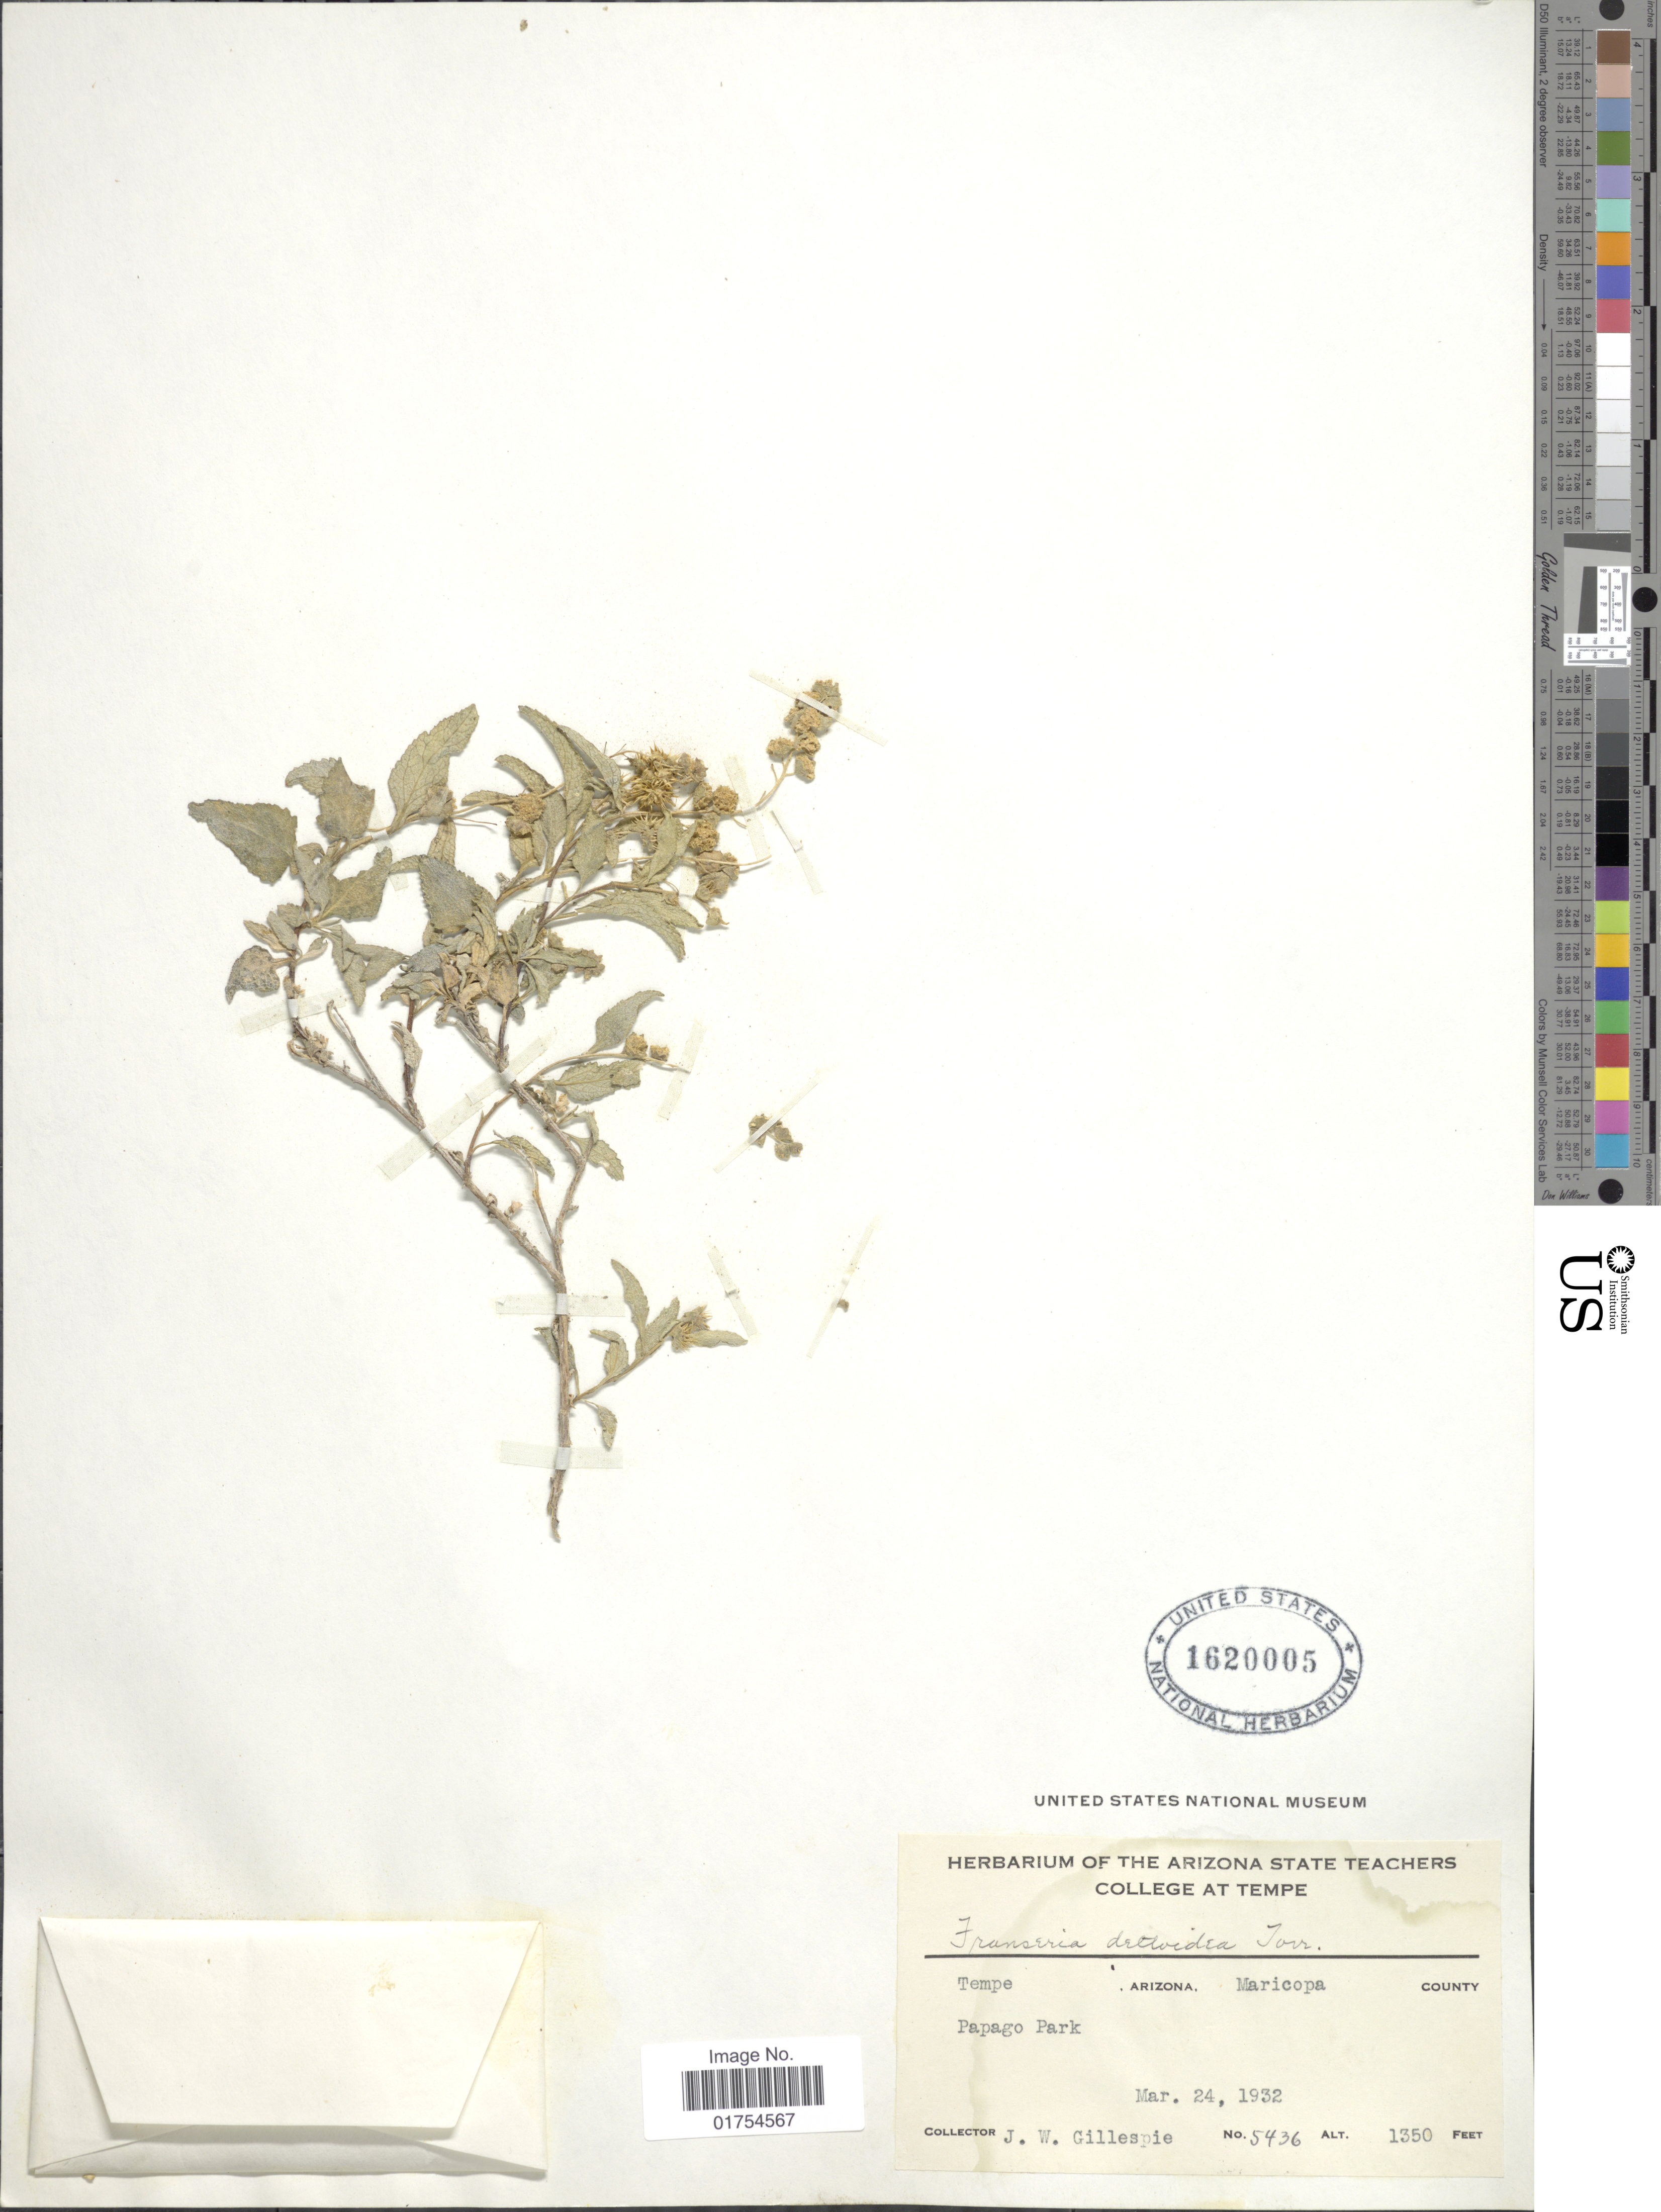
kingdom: Plantae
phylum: Tracheophyta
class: Magnoliopsida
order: Asterales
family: Asteraceae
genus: Franseria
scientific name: Franseria deltoidea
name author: Torr.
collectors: J. W. Gillespie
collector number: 5436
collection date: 1932-03-24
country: United States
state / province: Arizona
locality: Tempe, Maricopa County, Papago Park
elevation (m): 411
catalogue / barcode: US 1620005